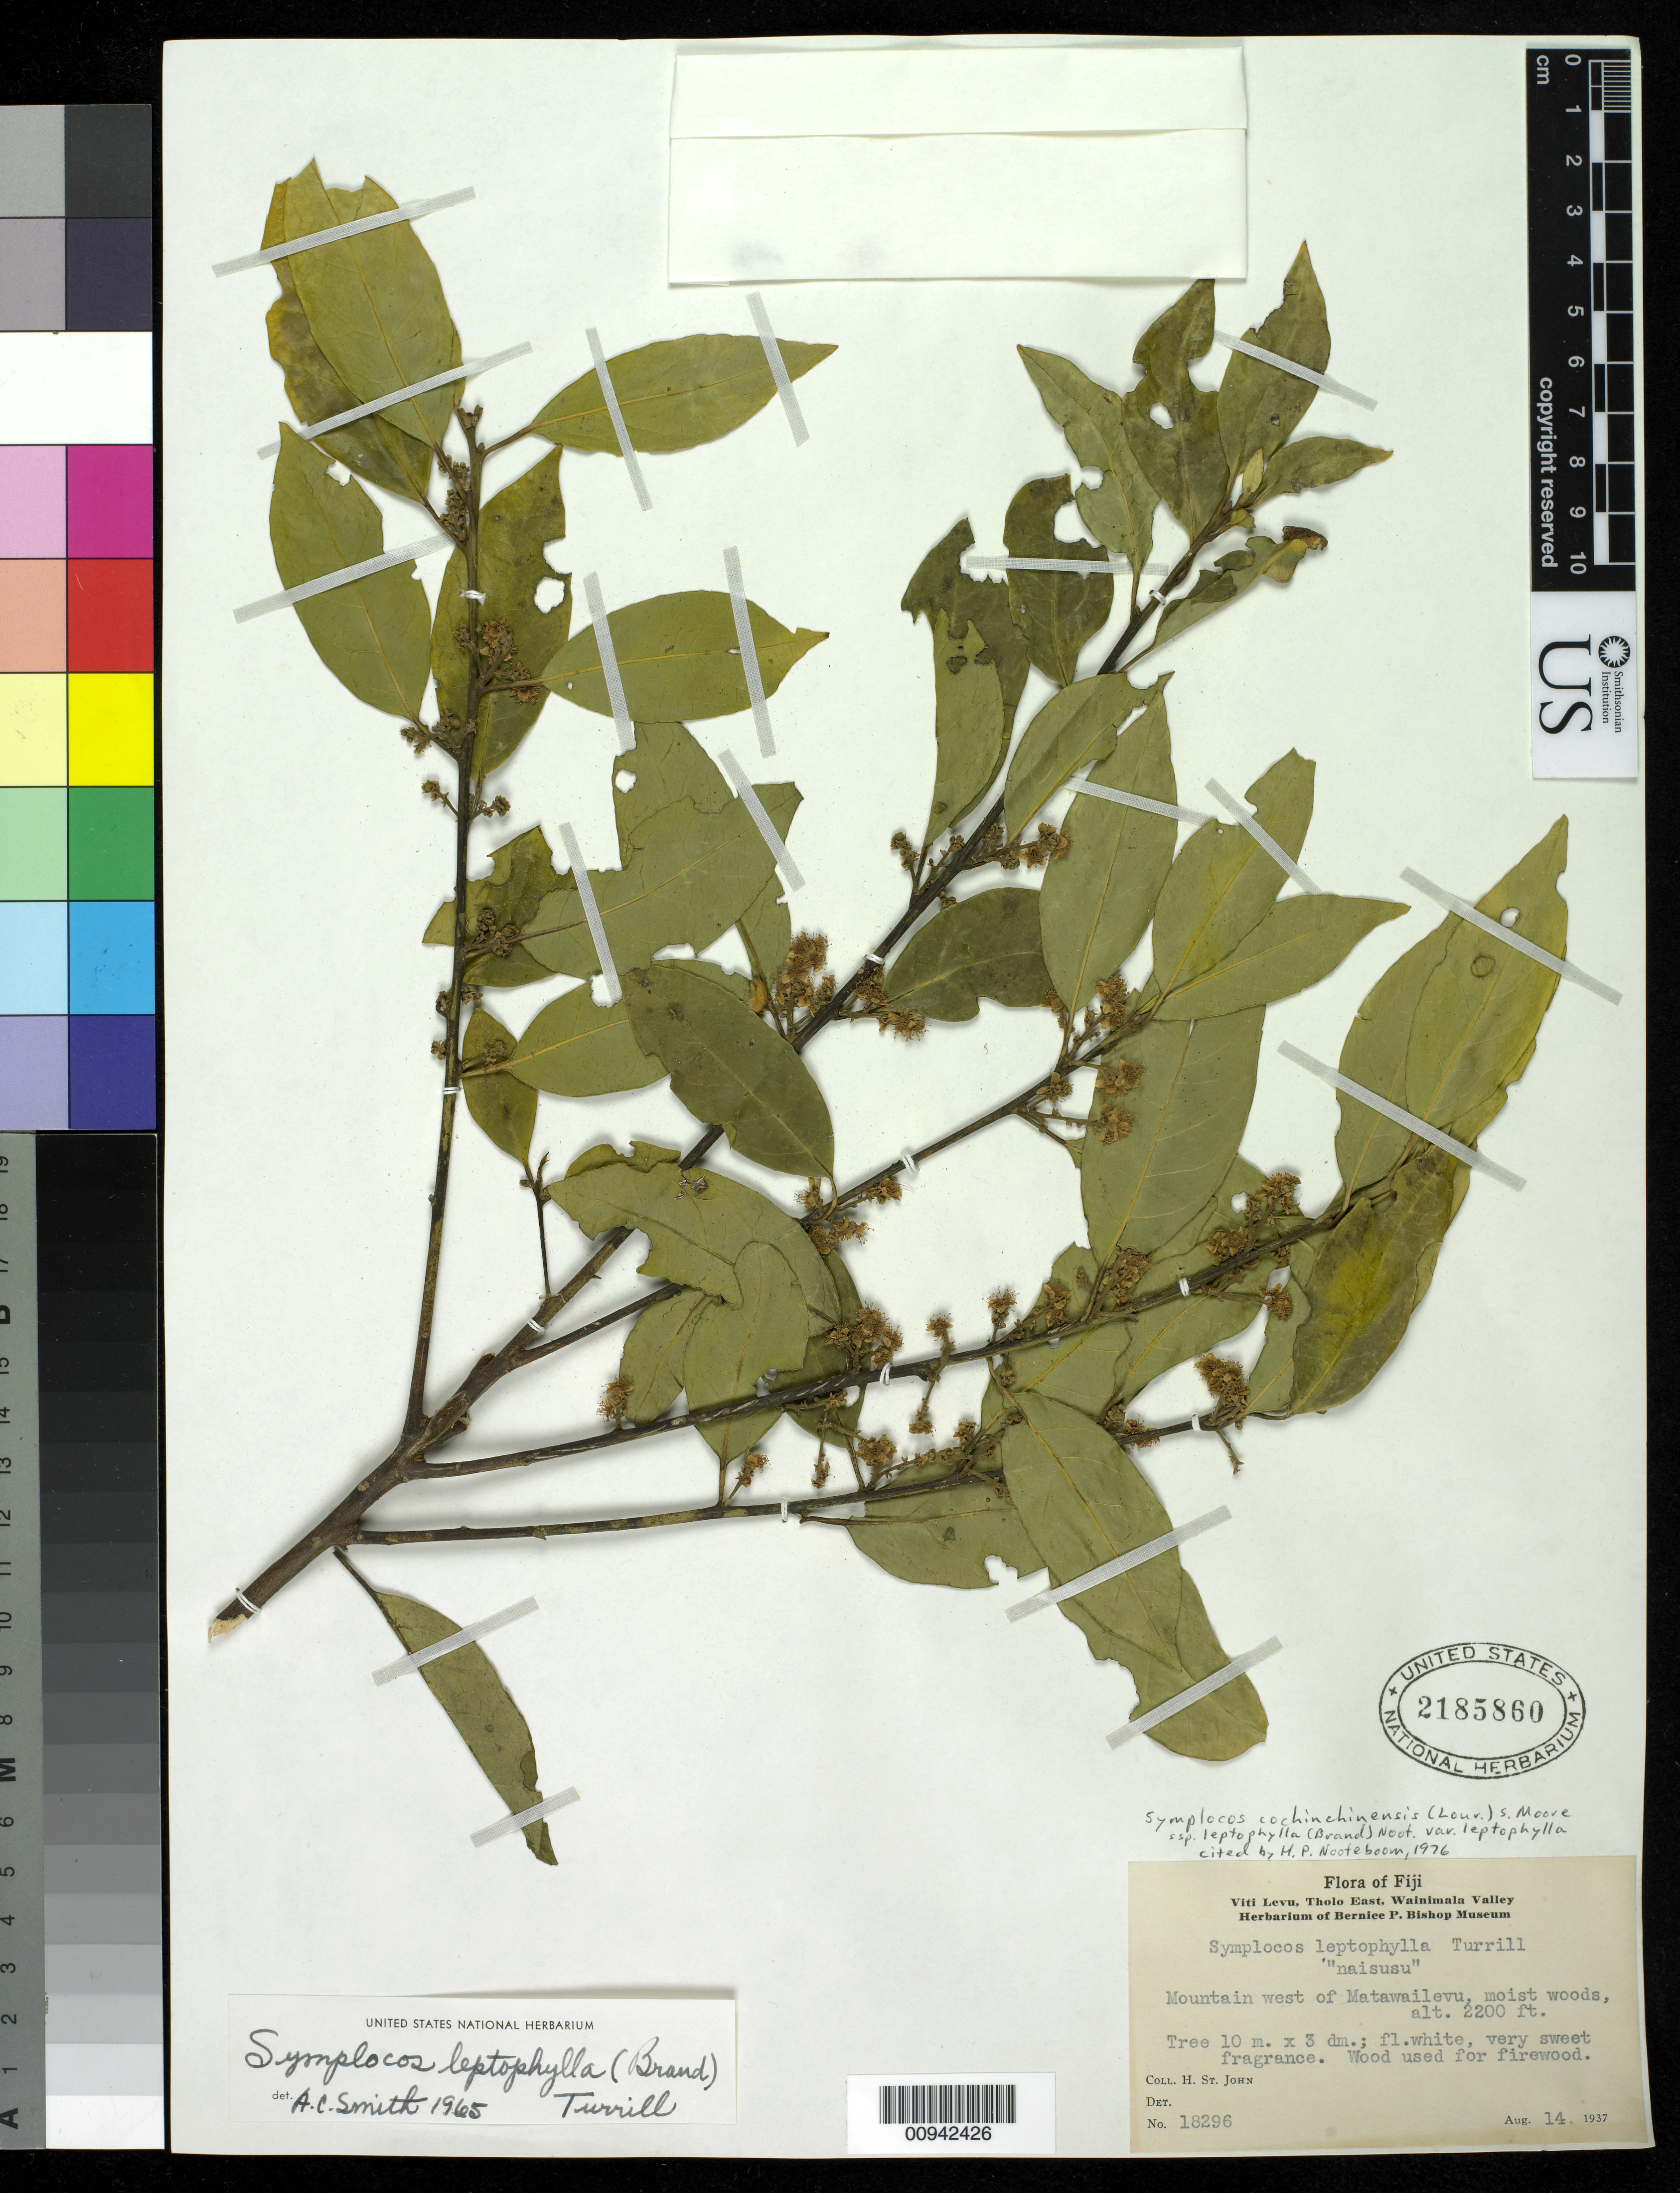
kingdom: Plantae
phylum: Tracheophyta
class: Magnoliopsida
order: Ericales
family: Symplocaceae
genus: Symplocos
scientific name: Symplocos cochinchinensis var. leptophylla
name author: (Brand) Noot.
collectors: H. St. John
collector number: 18296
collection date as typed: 14 Aug 1937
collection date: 1937-08-14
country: Fiji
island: Viti Levu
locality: Mountain west of Matawailevu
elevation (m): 671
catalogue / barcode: US 2185860